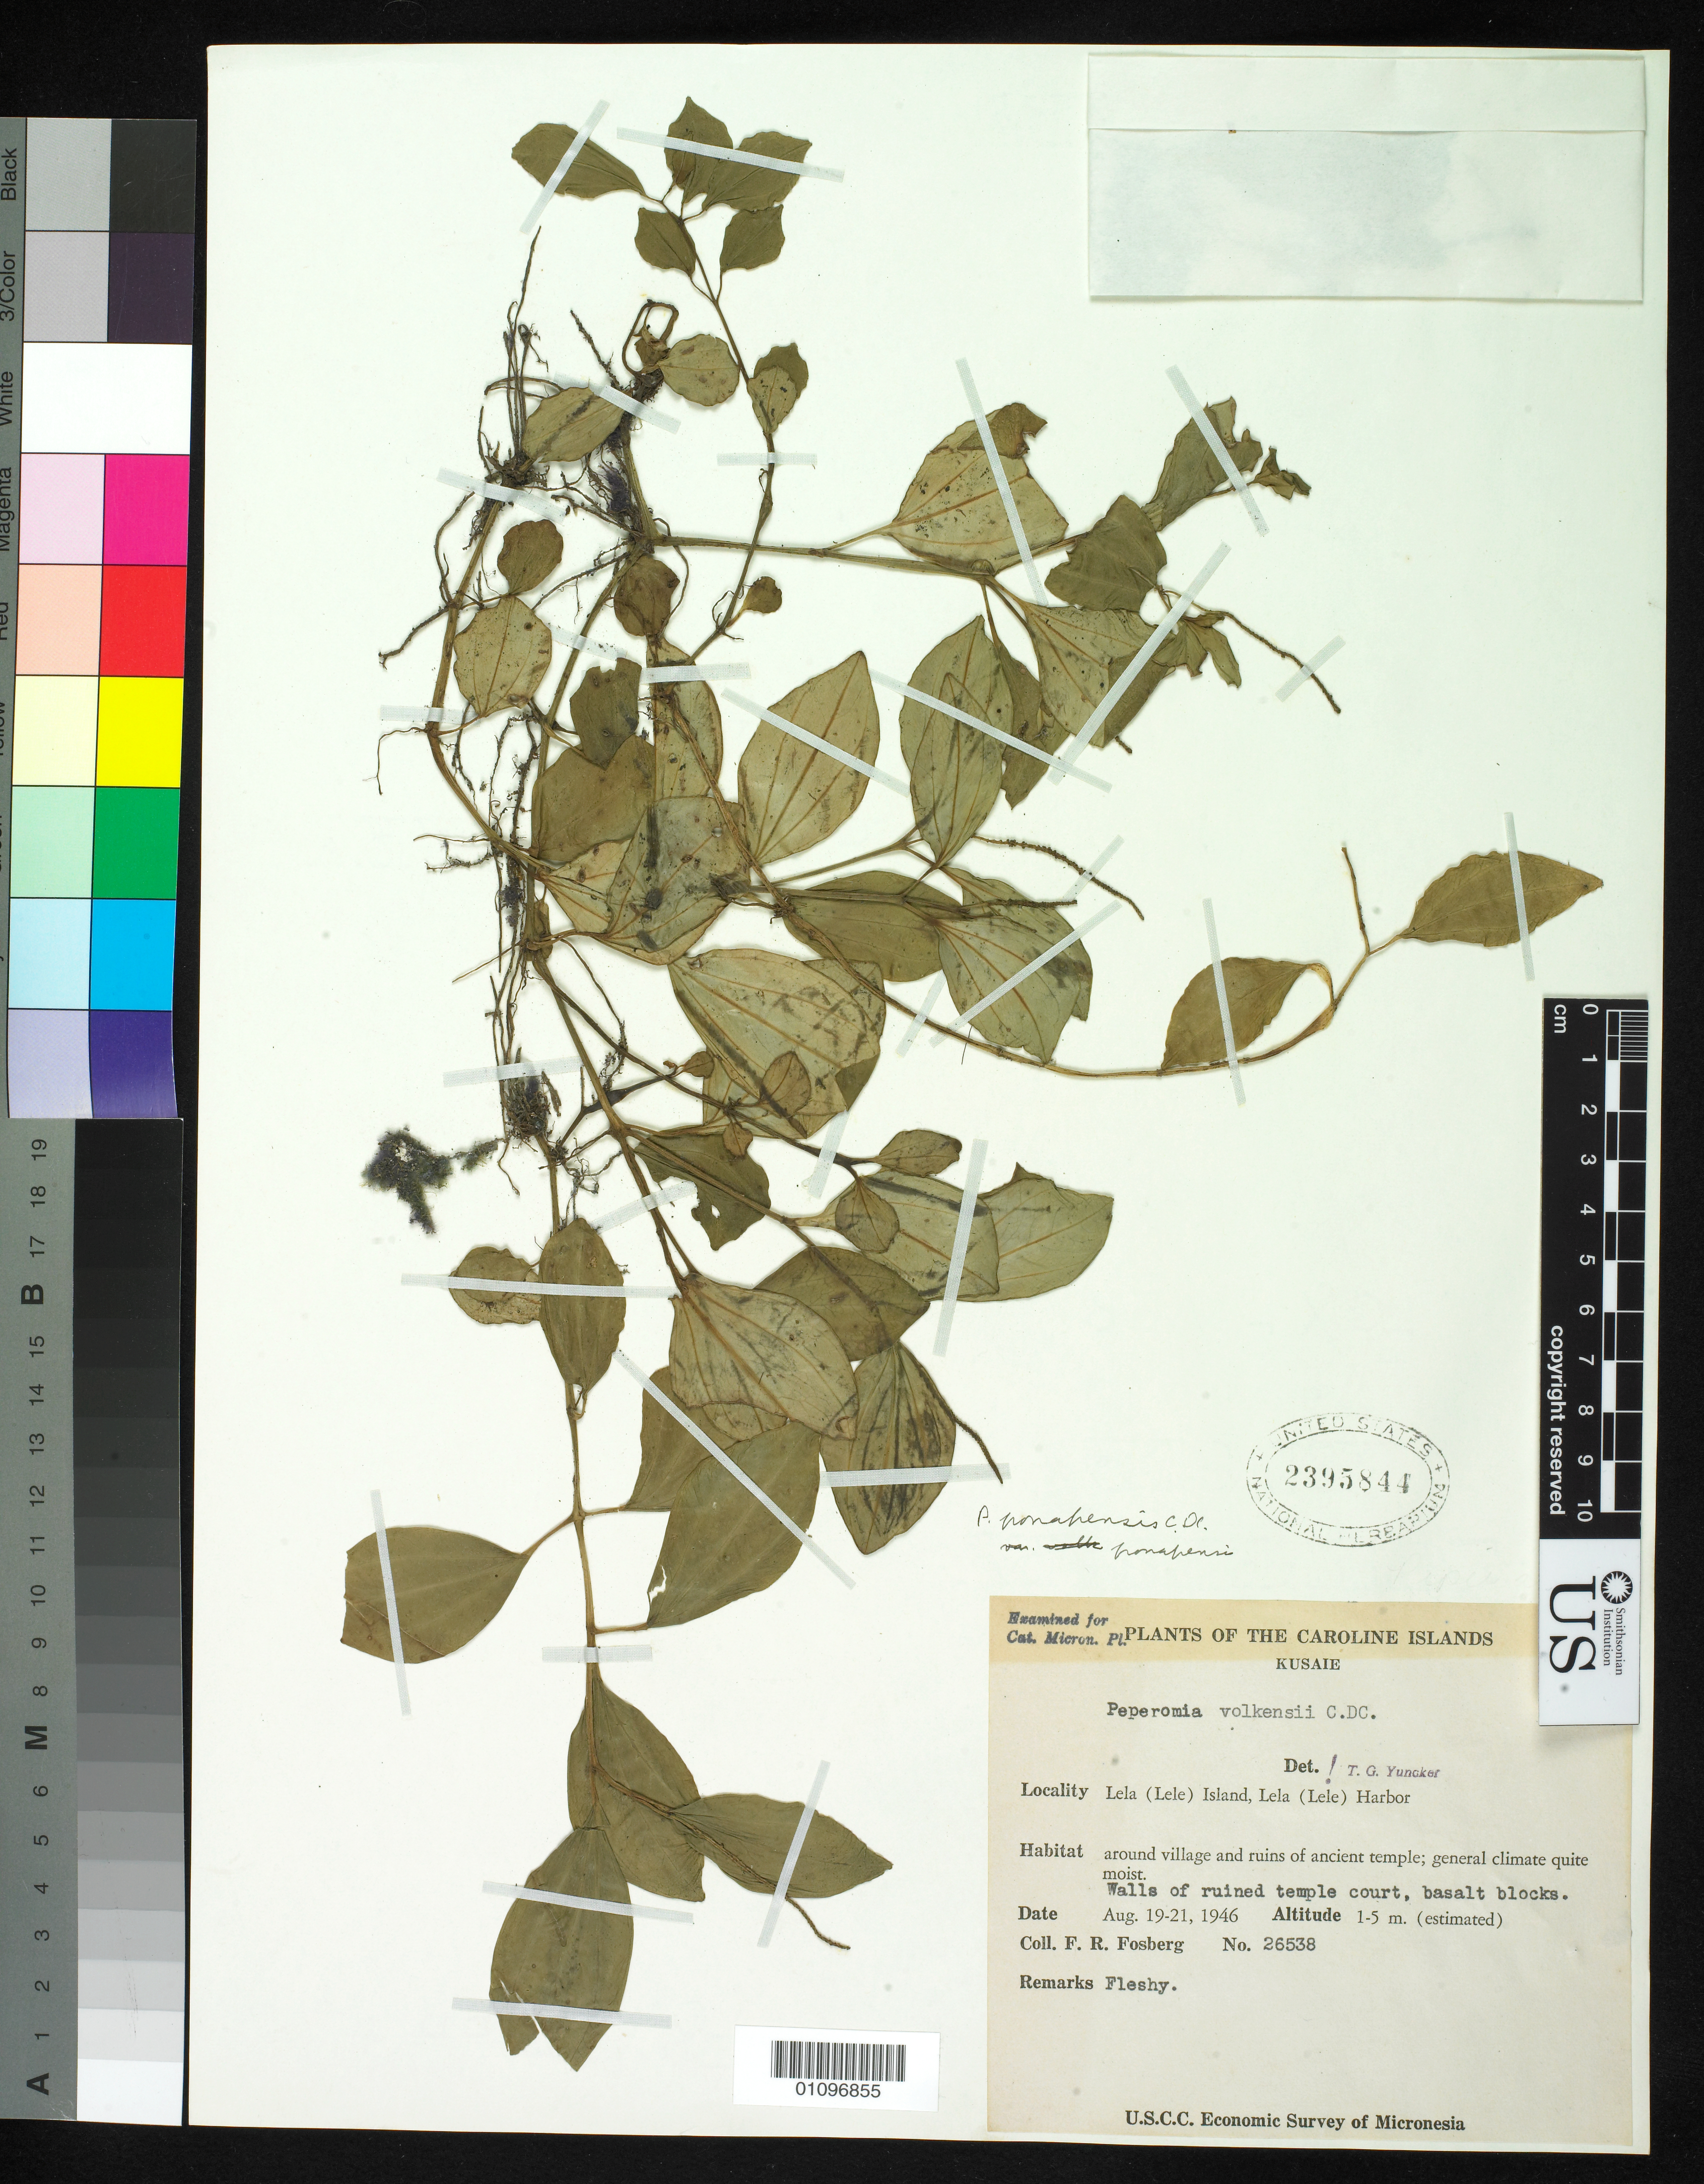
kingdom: Plantae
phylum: Tracheophyta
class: Magnoliopsida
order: Piperales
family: Piperaceae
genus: Peperomia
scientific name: Peperomia ponapensis var. ponapensis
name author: C. DC.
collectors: F. R. Fosberg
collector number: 26538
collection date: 1946-08-19/1946-08-21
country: Micronesia, Federated States of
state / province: Kosrae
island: Kosrae [Kusaie]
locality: Lela Harbor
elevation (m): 1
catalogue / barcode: US 2395844